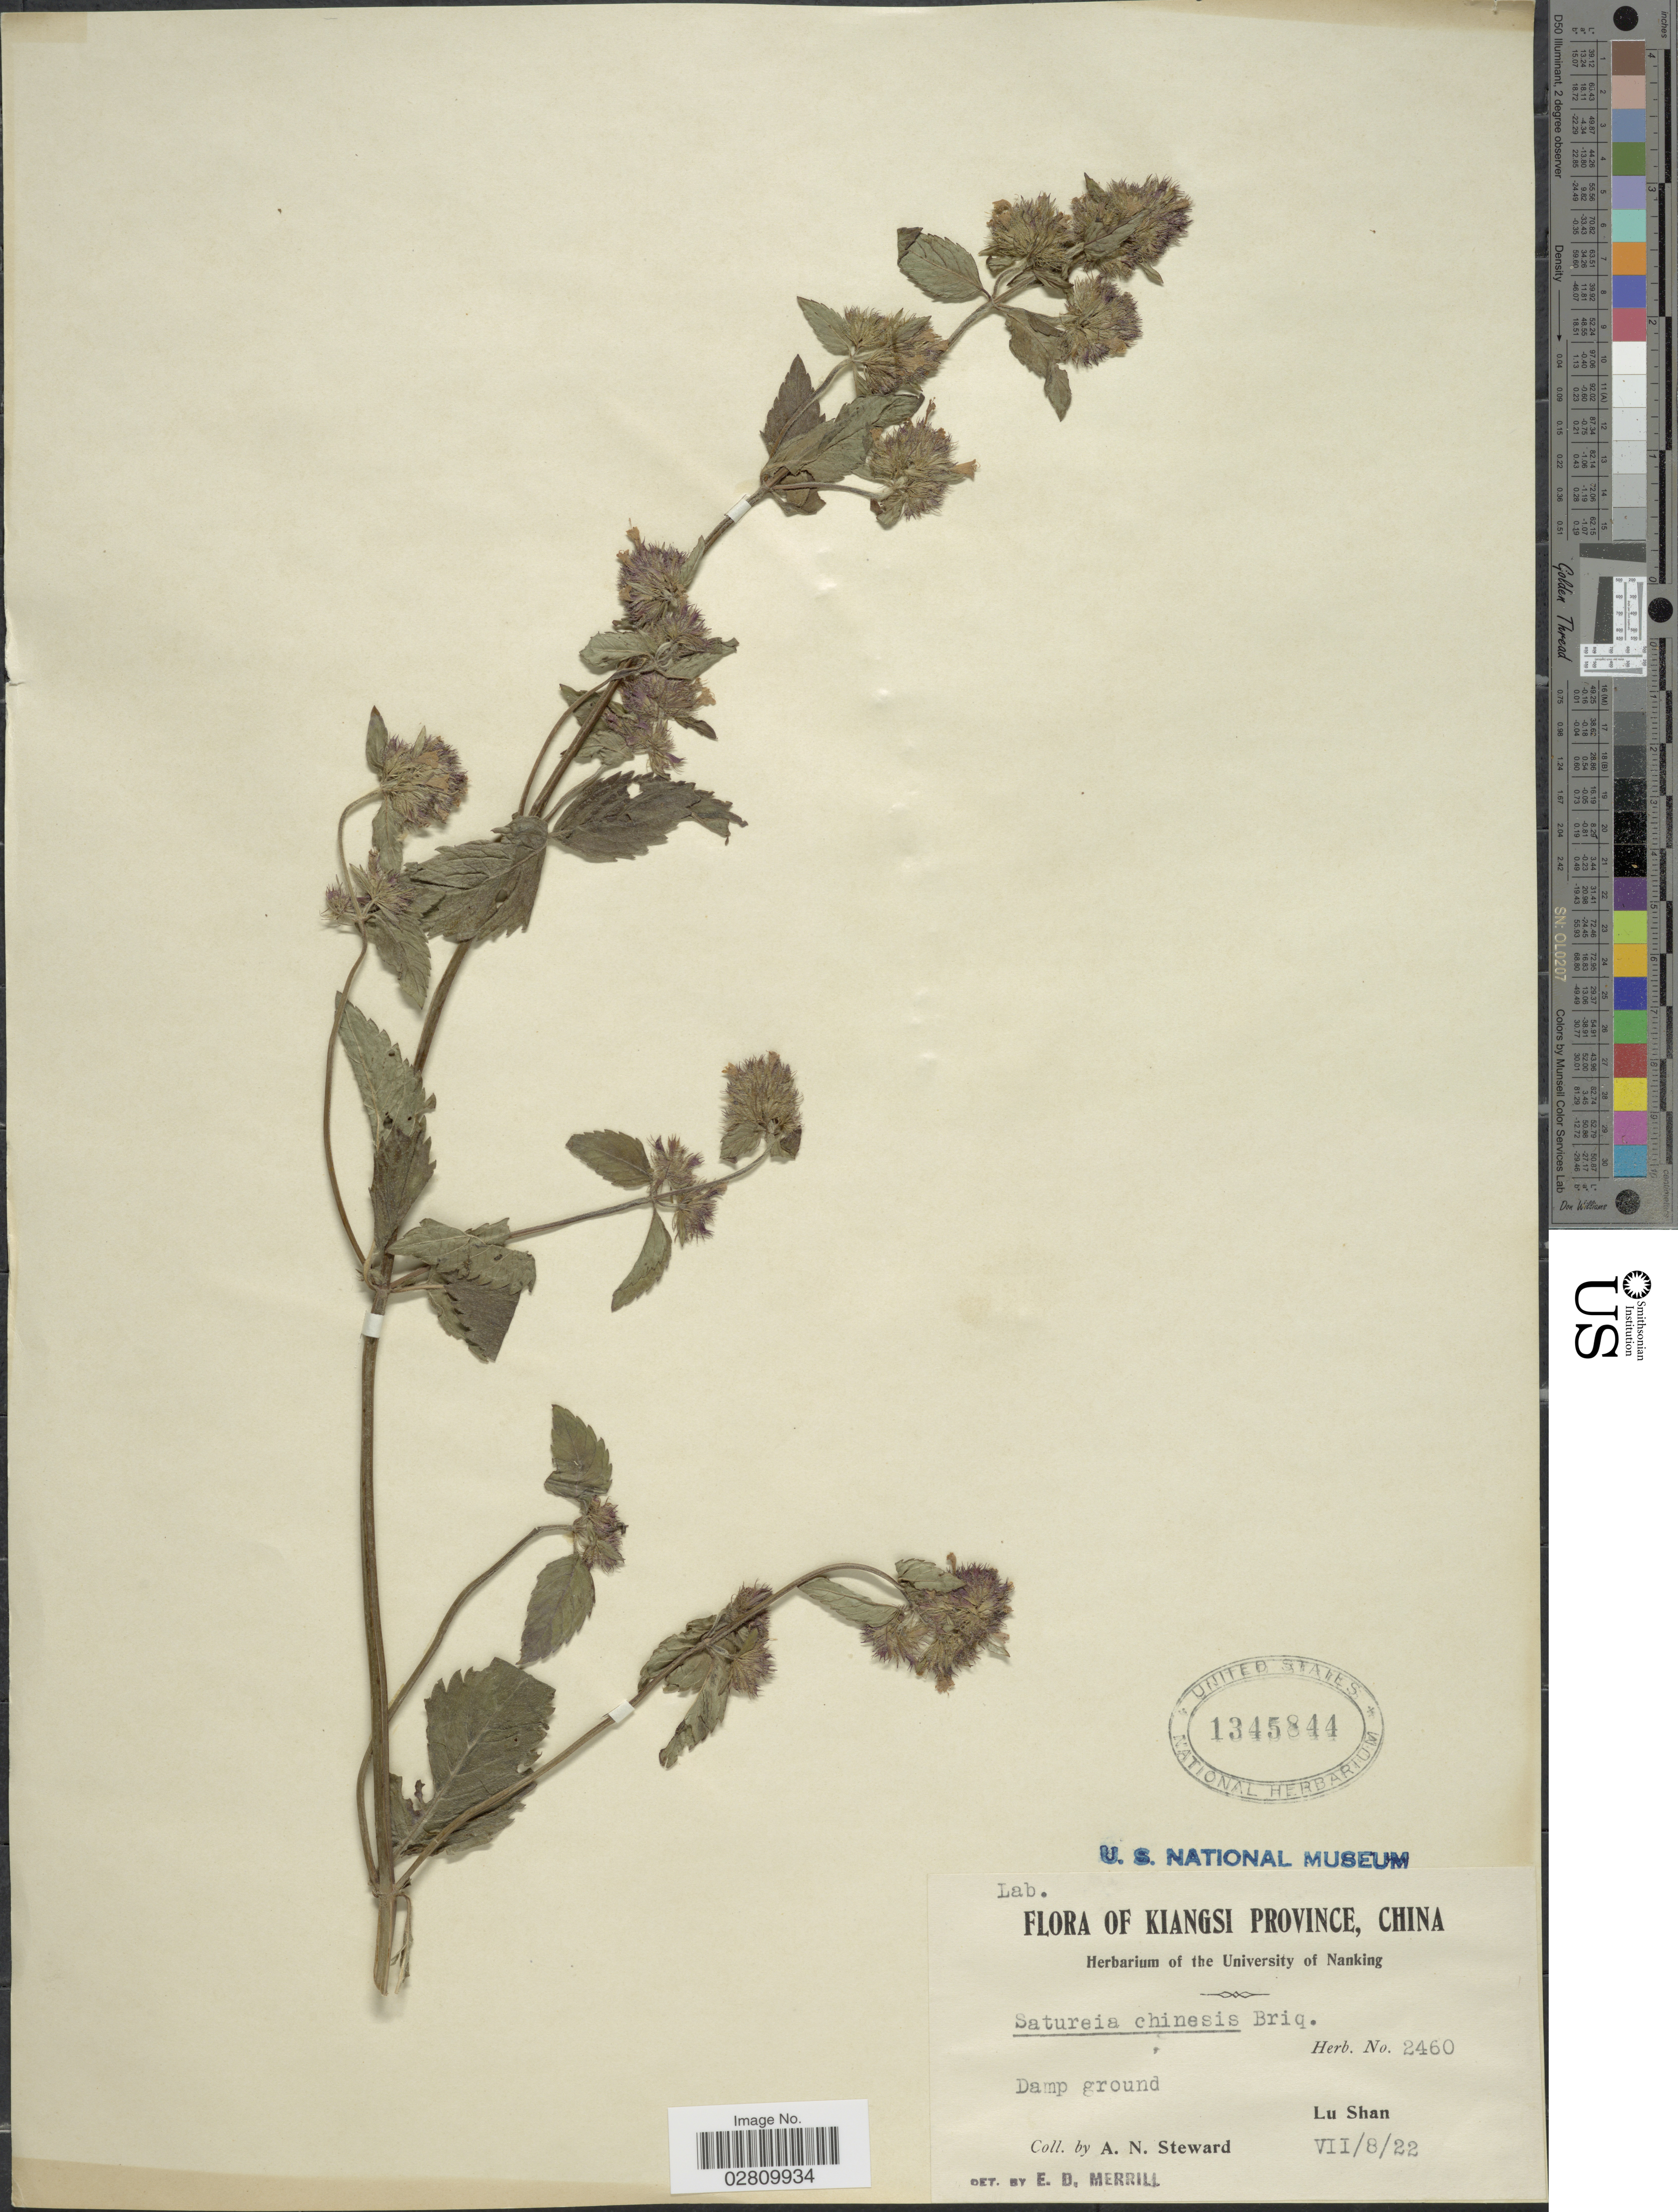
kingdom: Plantae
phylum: Tracheophyta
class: Magnoliopsida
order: Lamiales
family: Lamiaceae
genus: Calamintha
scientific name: Calamintha chinensis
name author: Benth.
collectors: A. N. Steward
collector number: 2460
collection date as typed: Transcribed d/m/y: 8/7/22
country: China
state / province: Jiangxi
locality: Kiangsi Province. Lu Shan.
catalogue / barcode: US 1345844